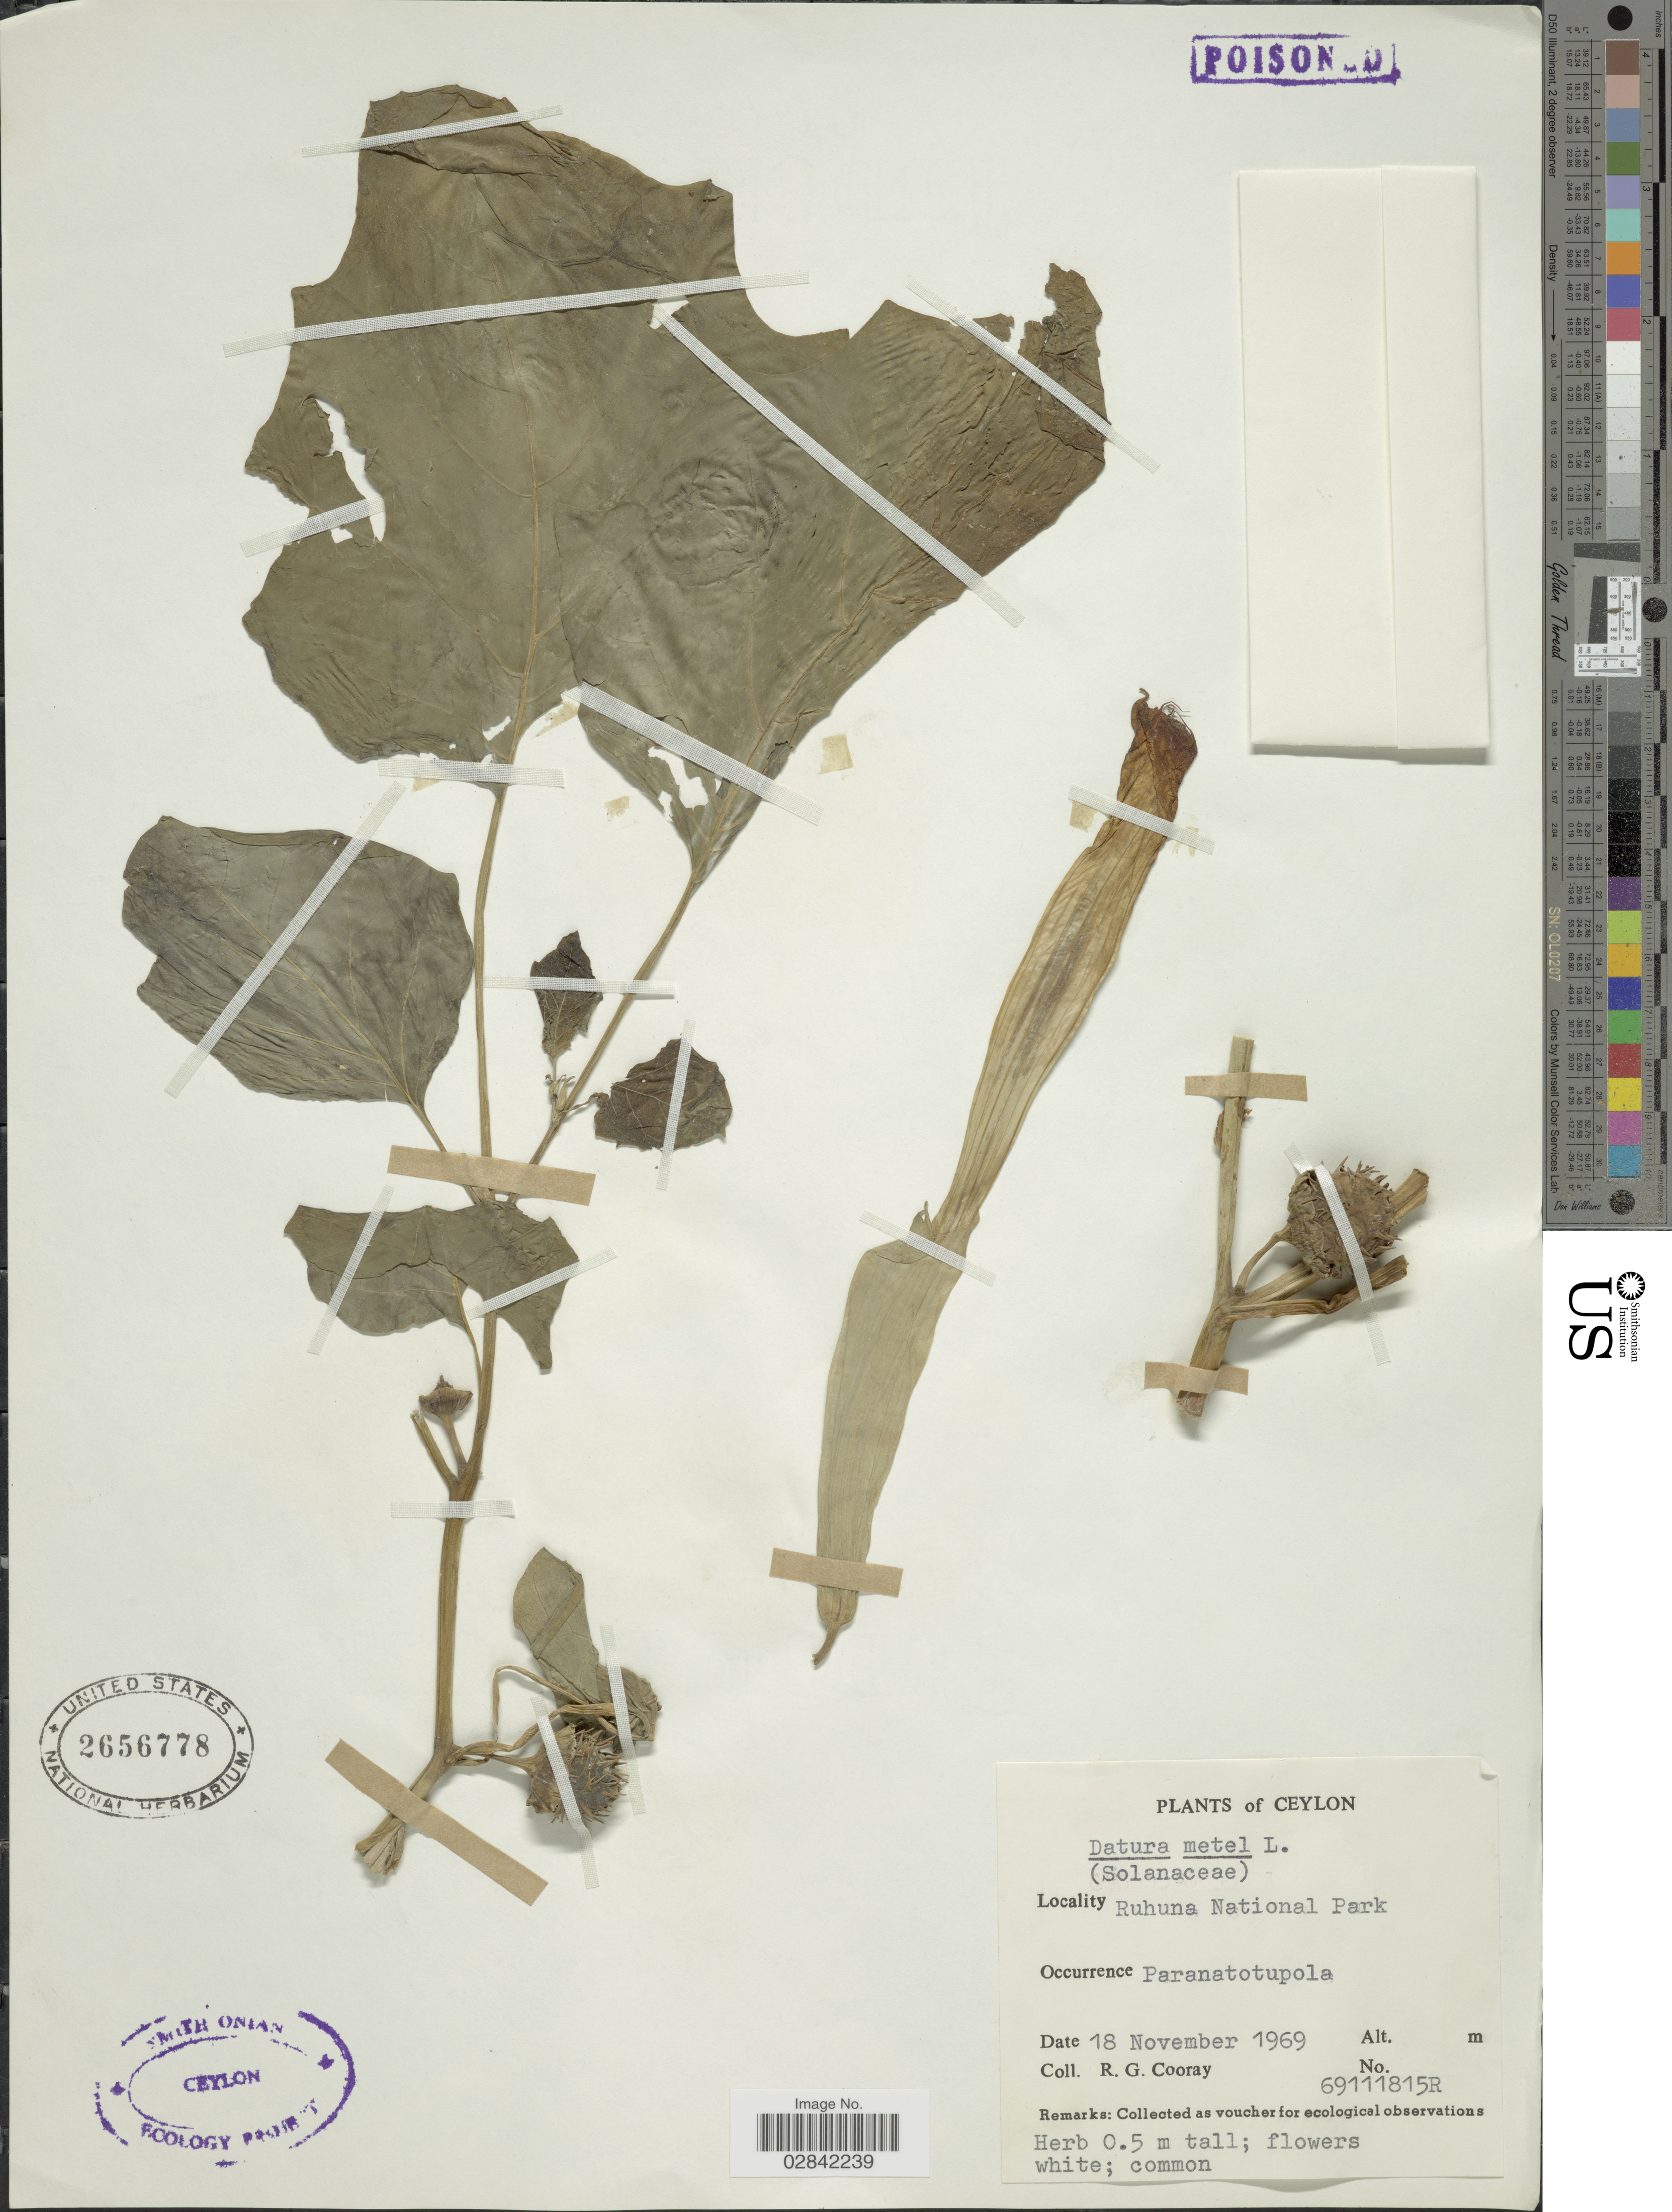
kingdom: Plantae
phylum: Tracheophyta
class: Magnoliopsida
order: Solanales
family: Solanaceae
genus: Datura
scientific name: Datura metel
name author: L.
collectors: R. Cooray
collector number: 69111815R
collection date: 1969-11-18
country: Sri Lanka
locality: Ceylon, Ruhuna National Park, Paranatotupola.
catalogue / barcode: US 2656778